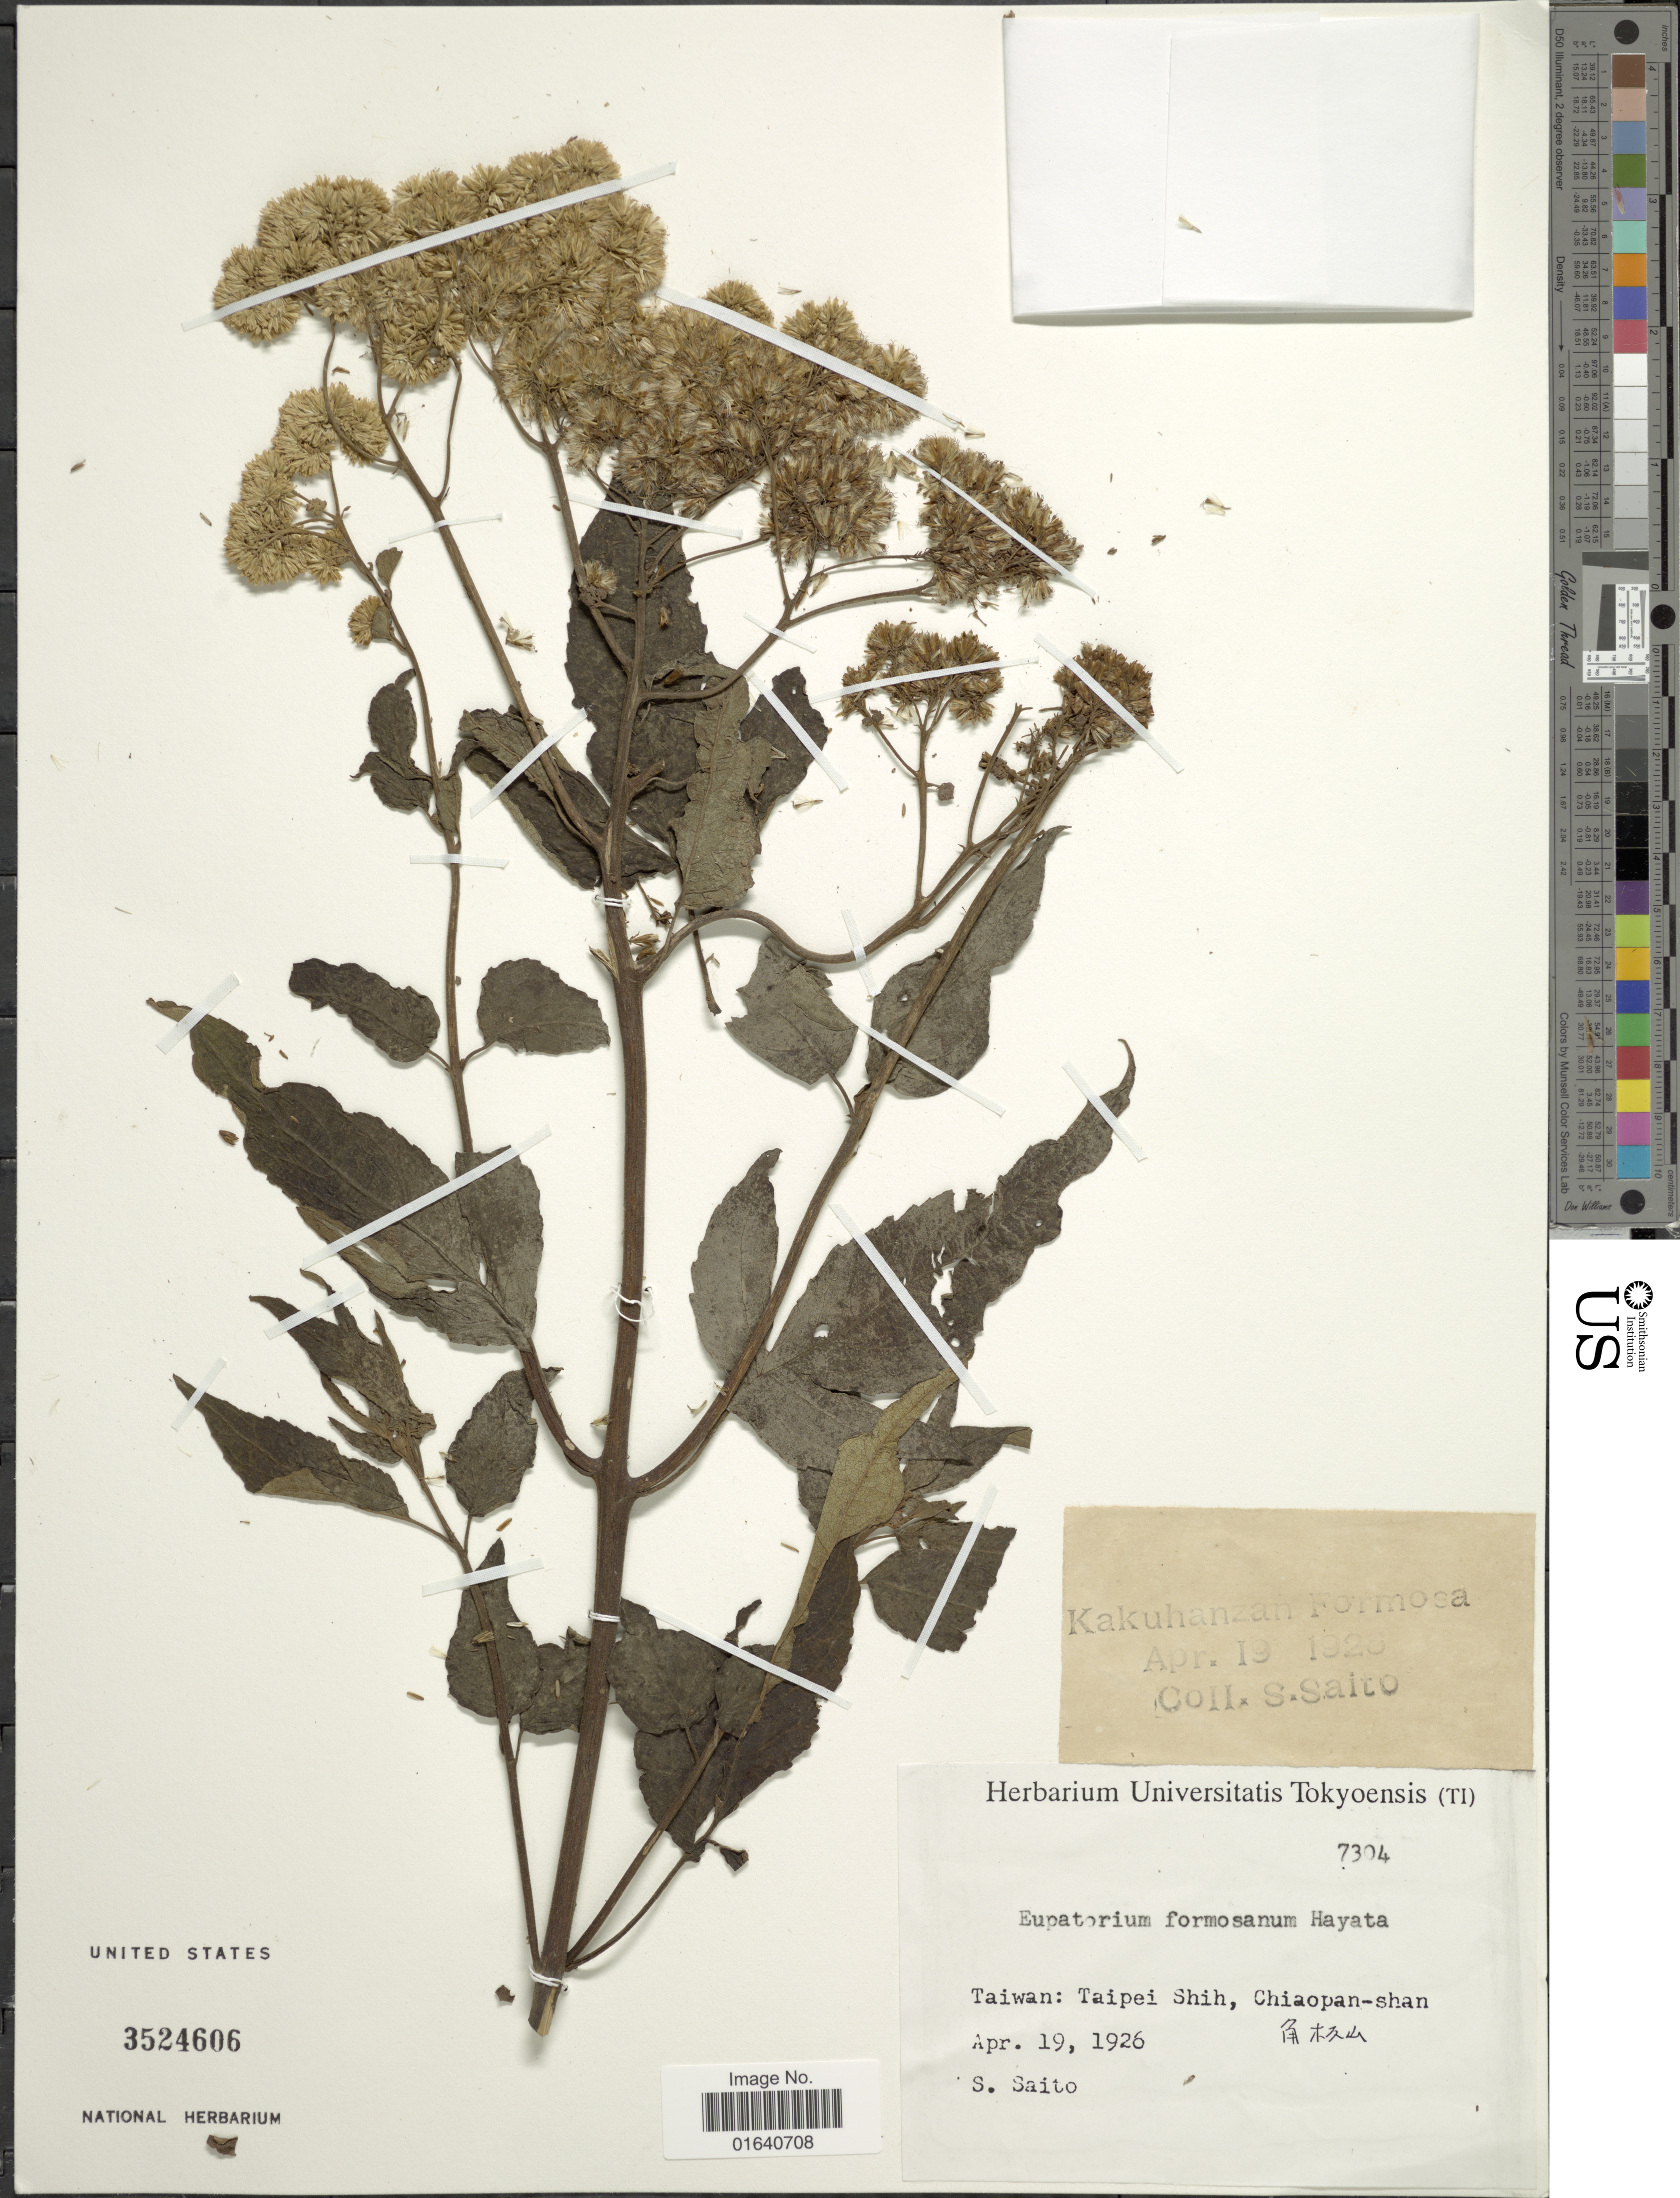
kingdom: Plantae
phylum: Tracheophyta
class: Magnoliopsida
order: Asterales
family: Asteraceae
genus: Eupatorium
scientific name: Eupatorium formosanum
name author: Hayata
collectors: S. Saito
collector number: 7304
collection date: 1926-04-19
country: Taiwan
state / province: Taoyuan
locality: Jiaoban Mt.(Taipei shihn in 1926; now Taoyuan City)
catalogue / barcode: US 3524606